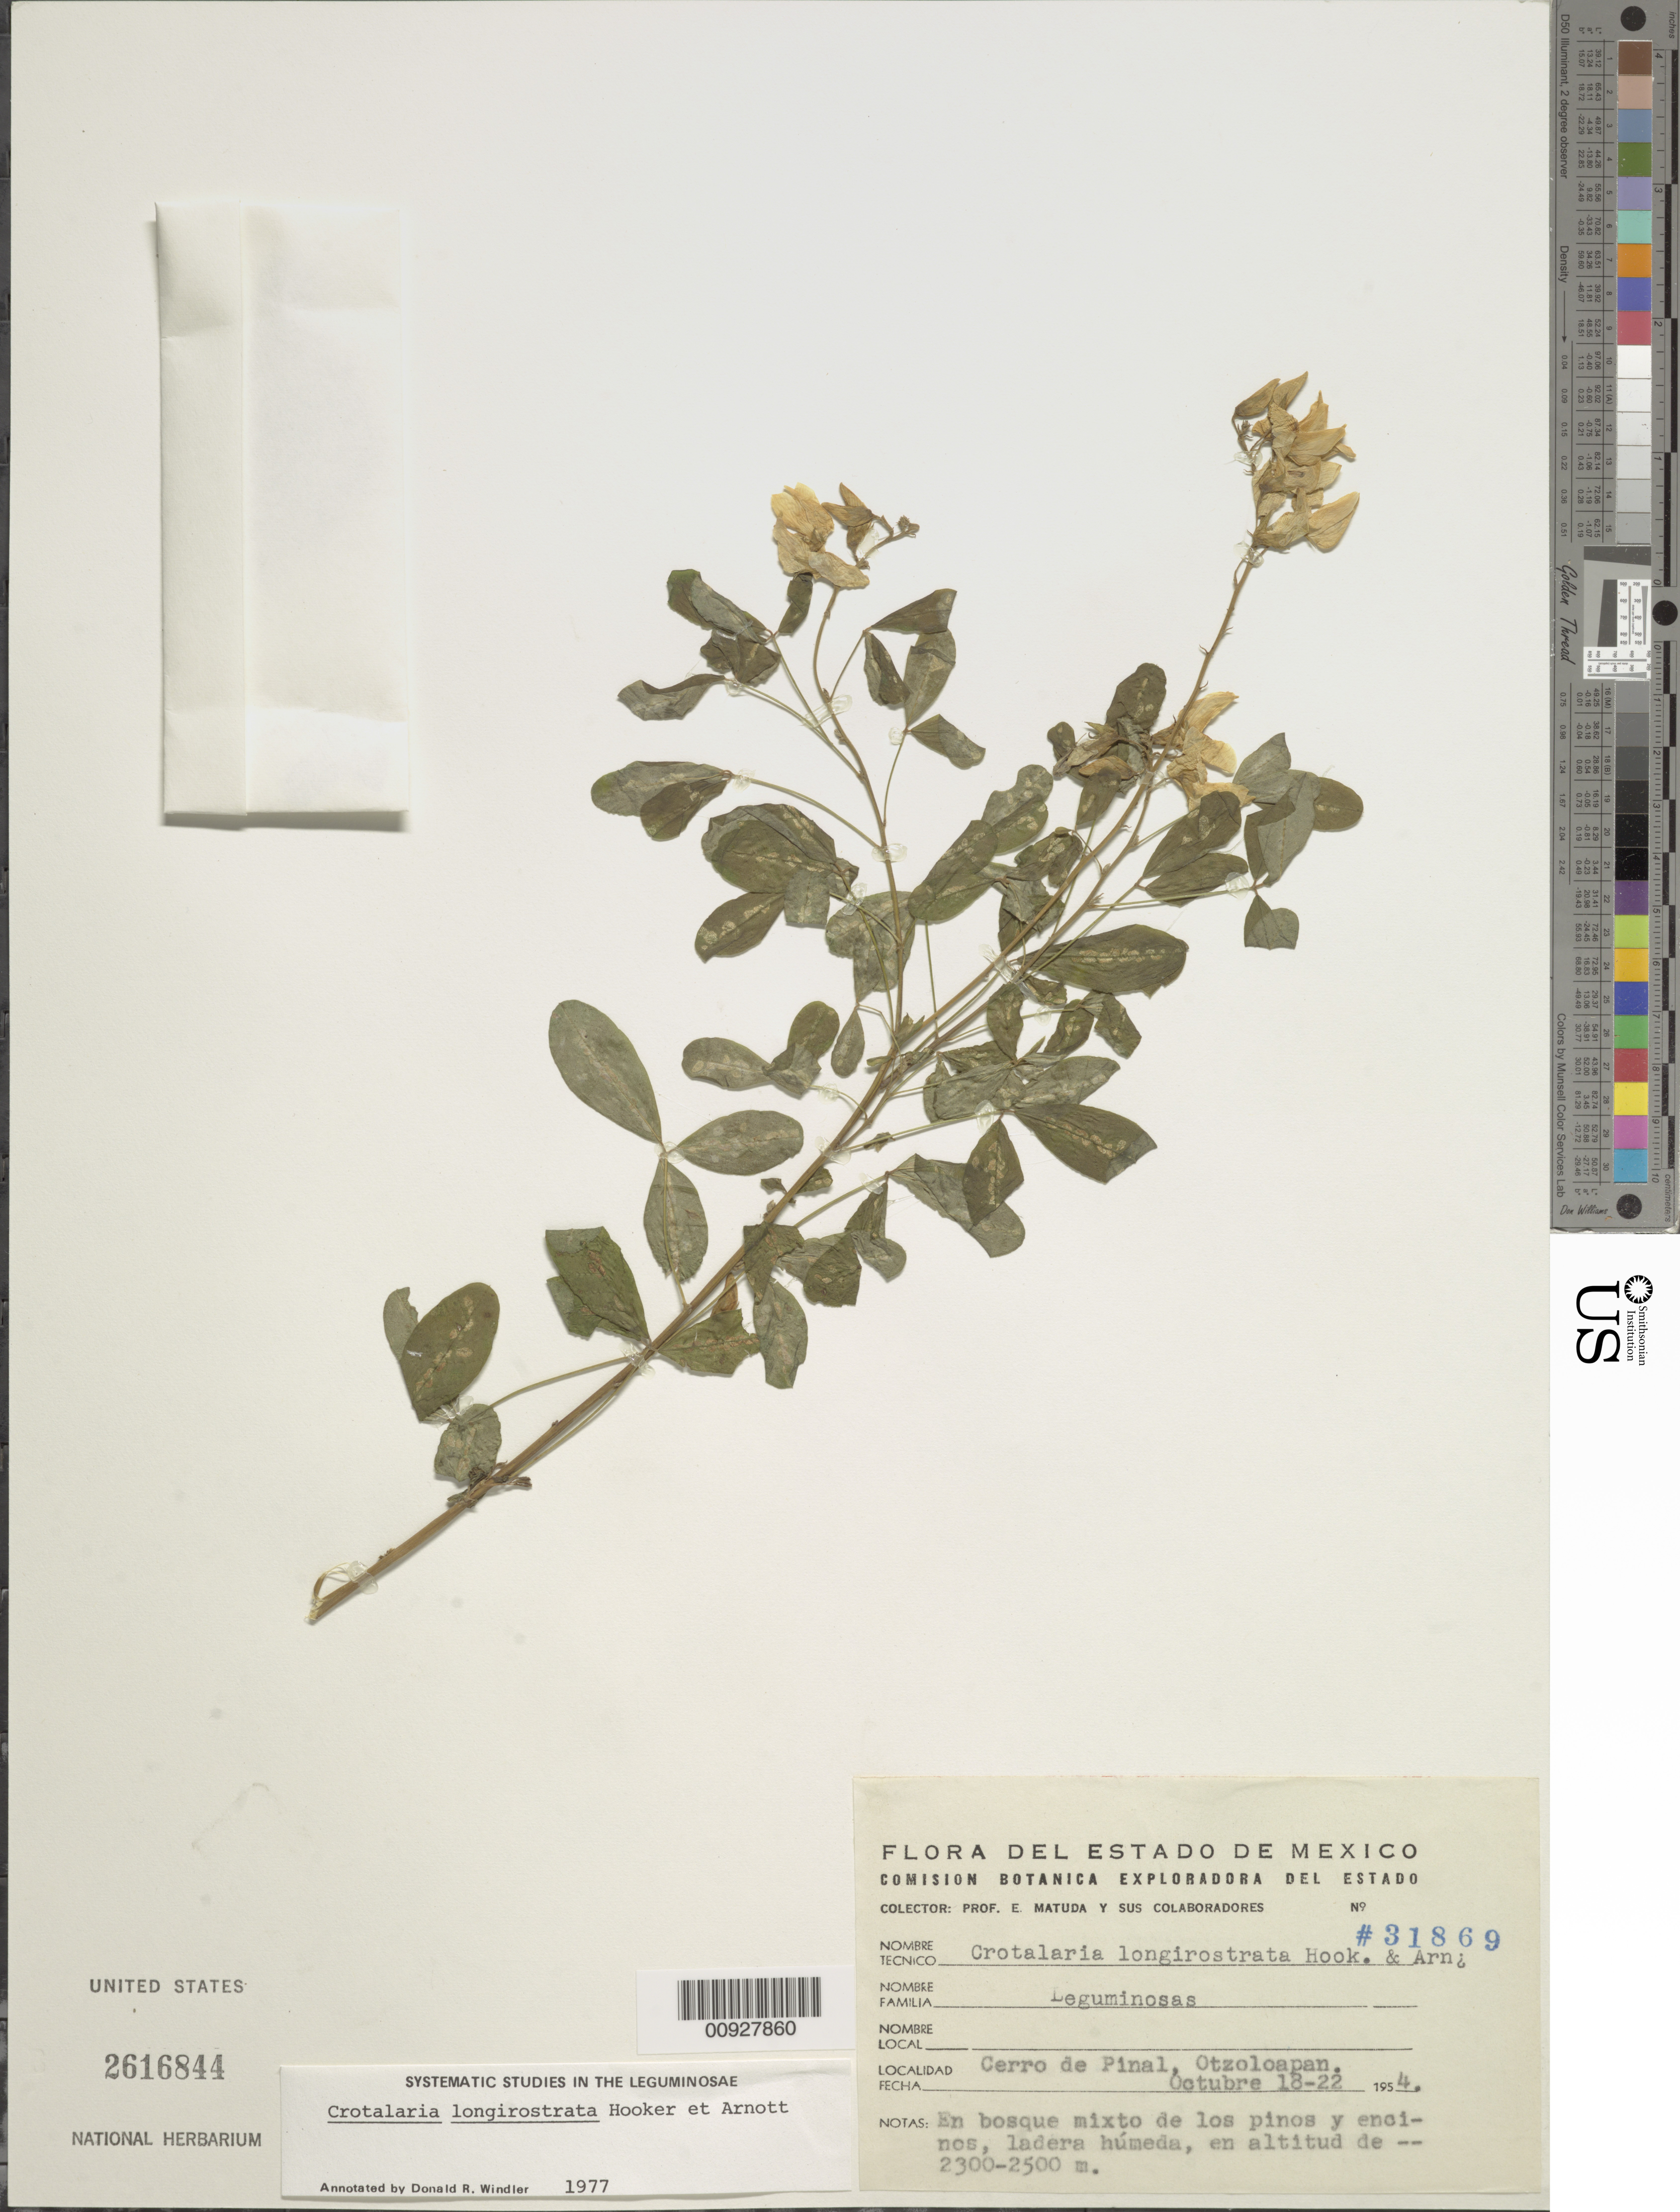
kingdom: Plantae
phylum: Tracheophyta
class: Magnoliopsida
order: Fabales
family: Fabaceae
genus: Crotalaria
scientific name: Crotalaria longirostrata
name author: Hook. & Arn.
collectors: E. Matuda & et al.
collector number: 31869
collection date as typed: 18 Oct 1954 to 22 Oct 1954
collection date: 1954-10-18/1954-10-22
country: Mexico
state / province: México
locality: Cerro de Pinal, Otzoloapan.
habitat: En bosque mixto de los pinos y encinos, ladera húmeda.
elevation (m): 2500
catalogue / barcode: US 2616844